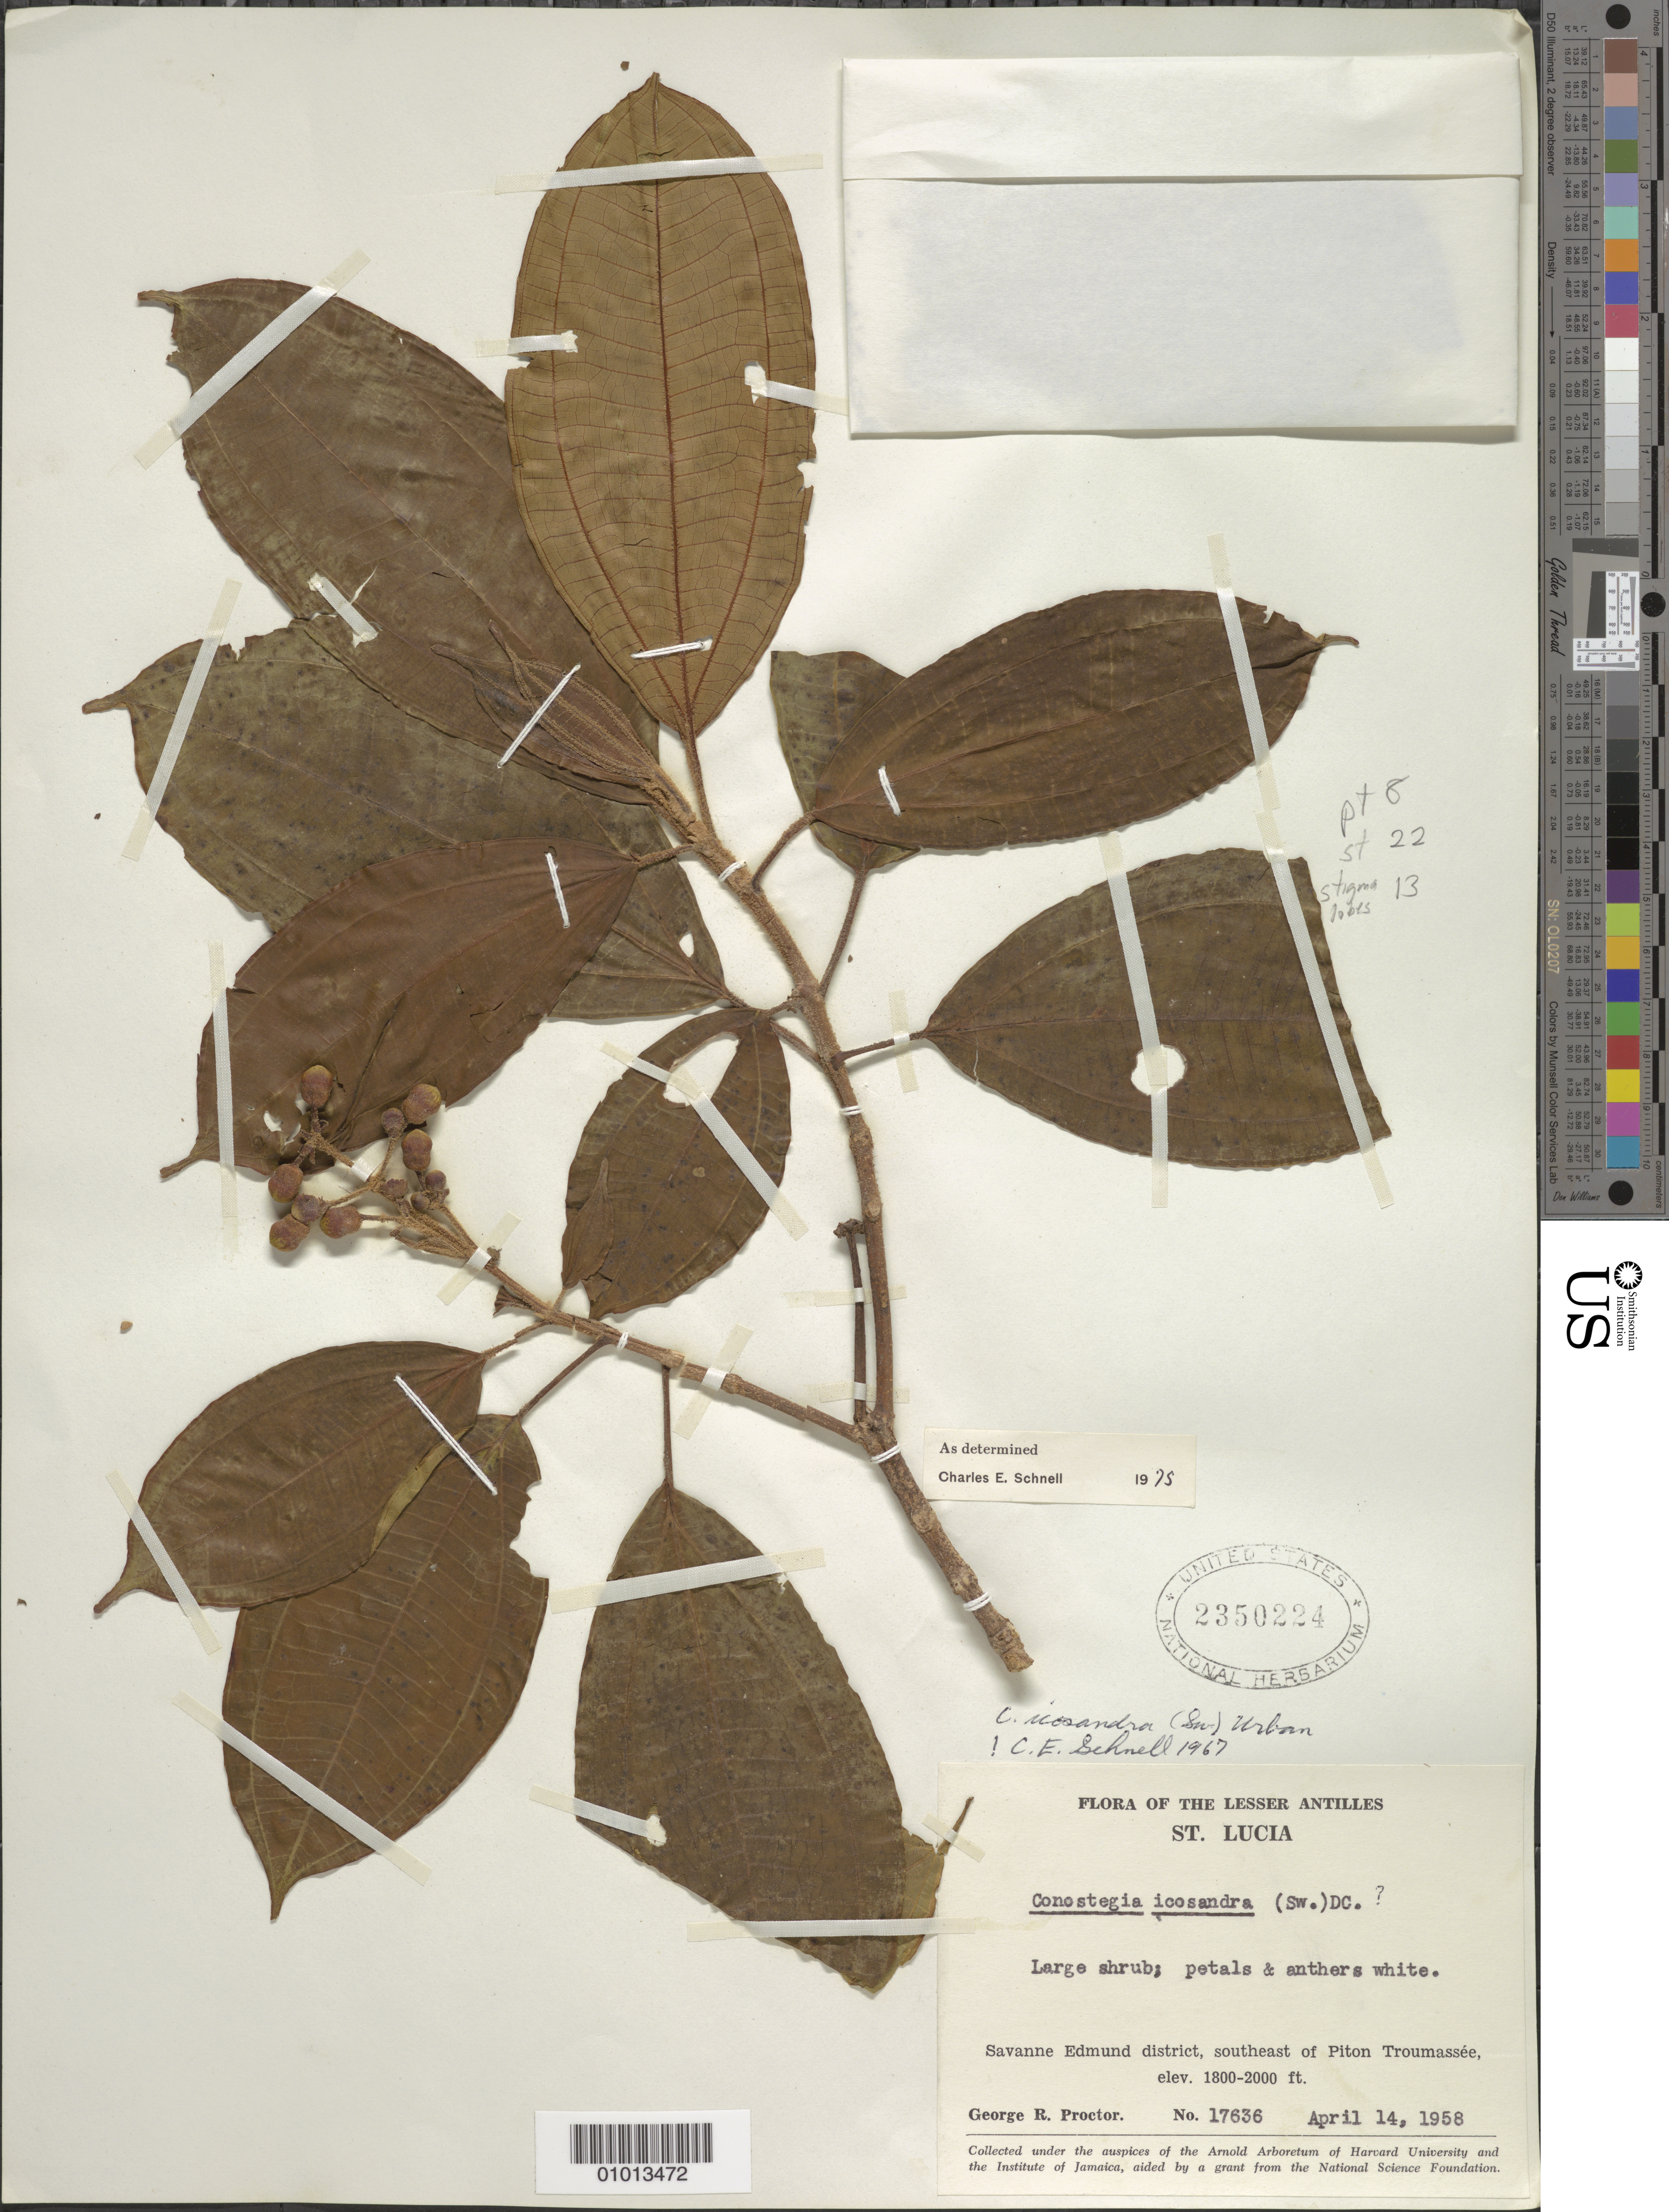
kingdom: Plantae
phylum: Tracheophyta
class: Magnoliopsida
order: Myrtales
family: Melastomataceae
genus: Conostegia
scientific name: Conostegia icosandra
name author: (Sw.) Urb.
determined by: Schnell, C. E.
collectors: G. R. Proctor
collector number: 17636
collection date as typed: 14 Apr 1958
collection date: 1958-04-14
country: St. Lucia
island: St. Lucia I.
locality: Savanne Edmund district, southeast of Piton Troumassée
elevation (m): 549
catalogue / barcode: US 2350224